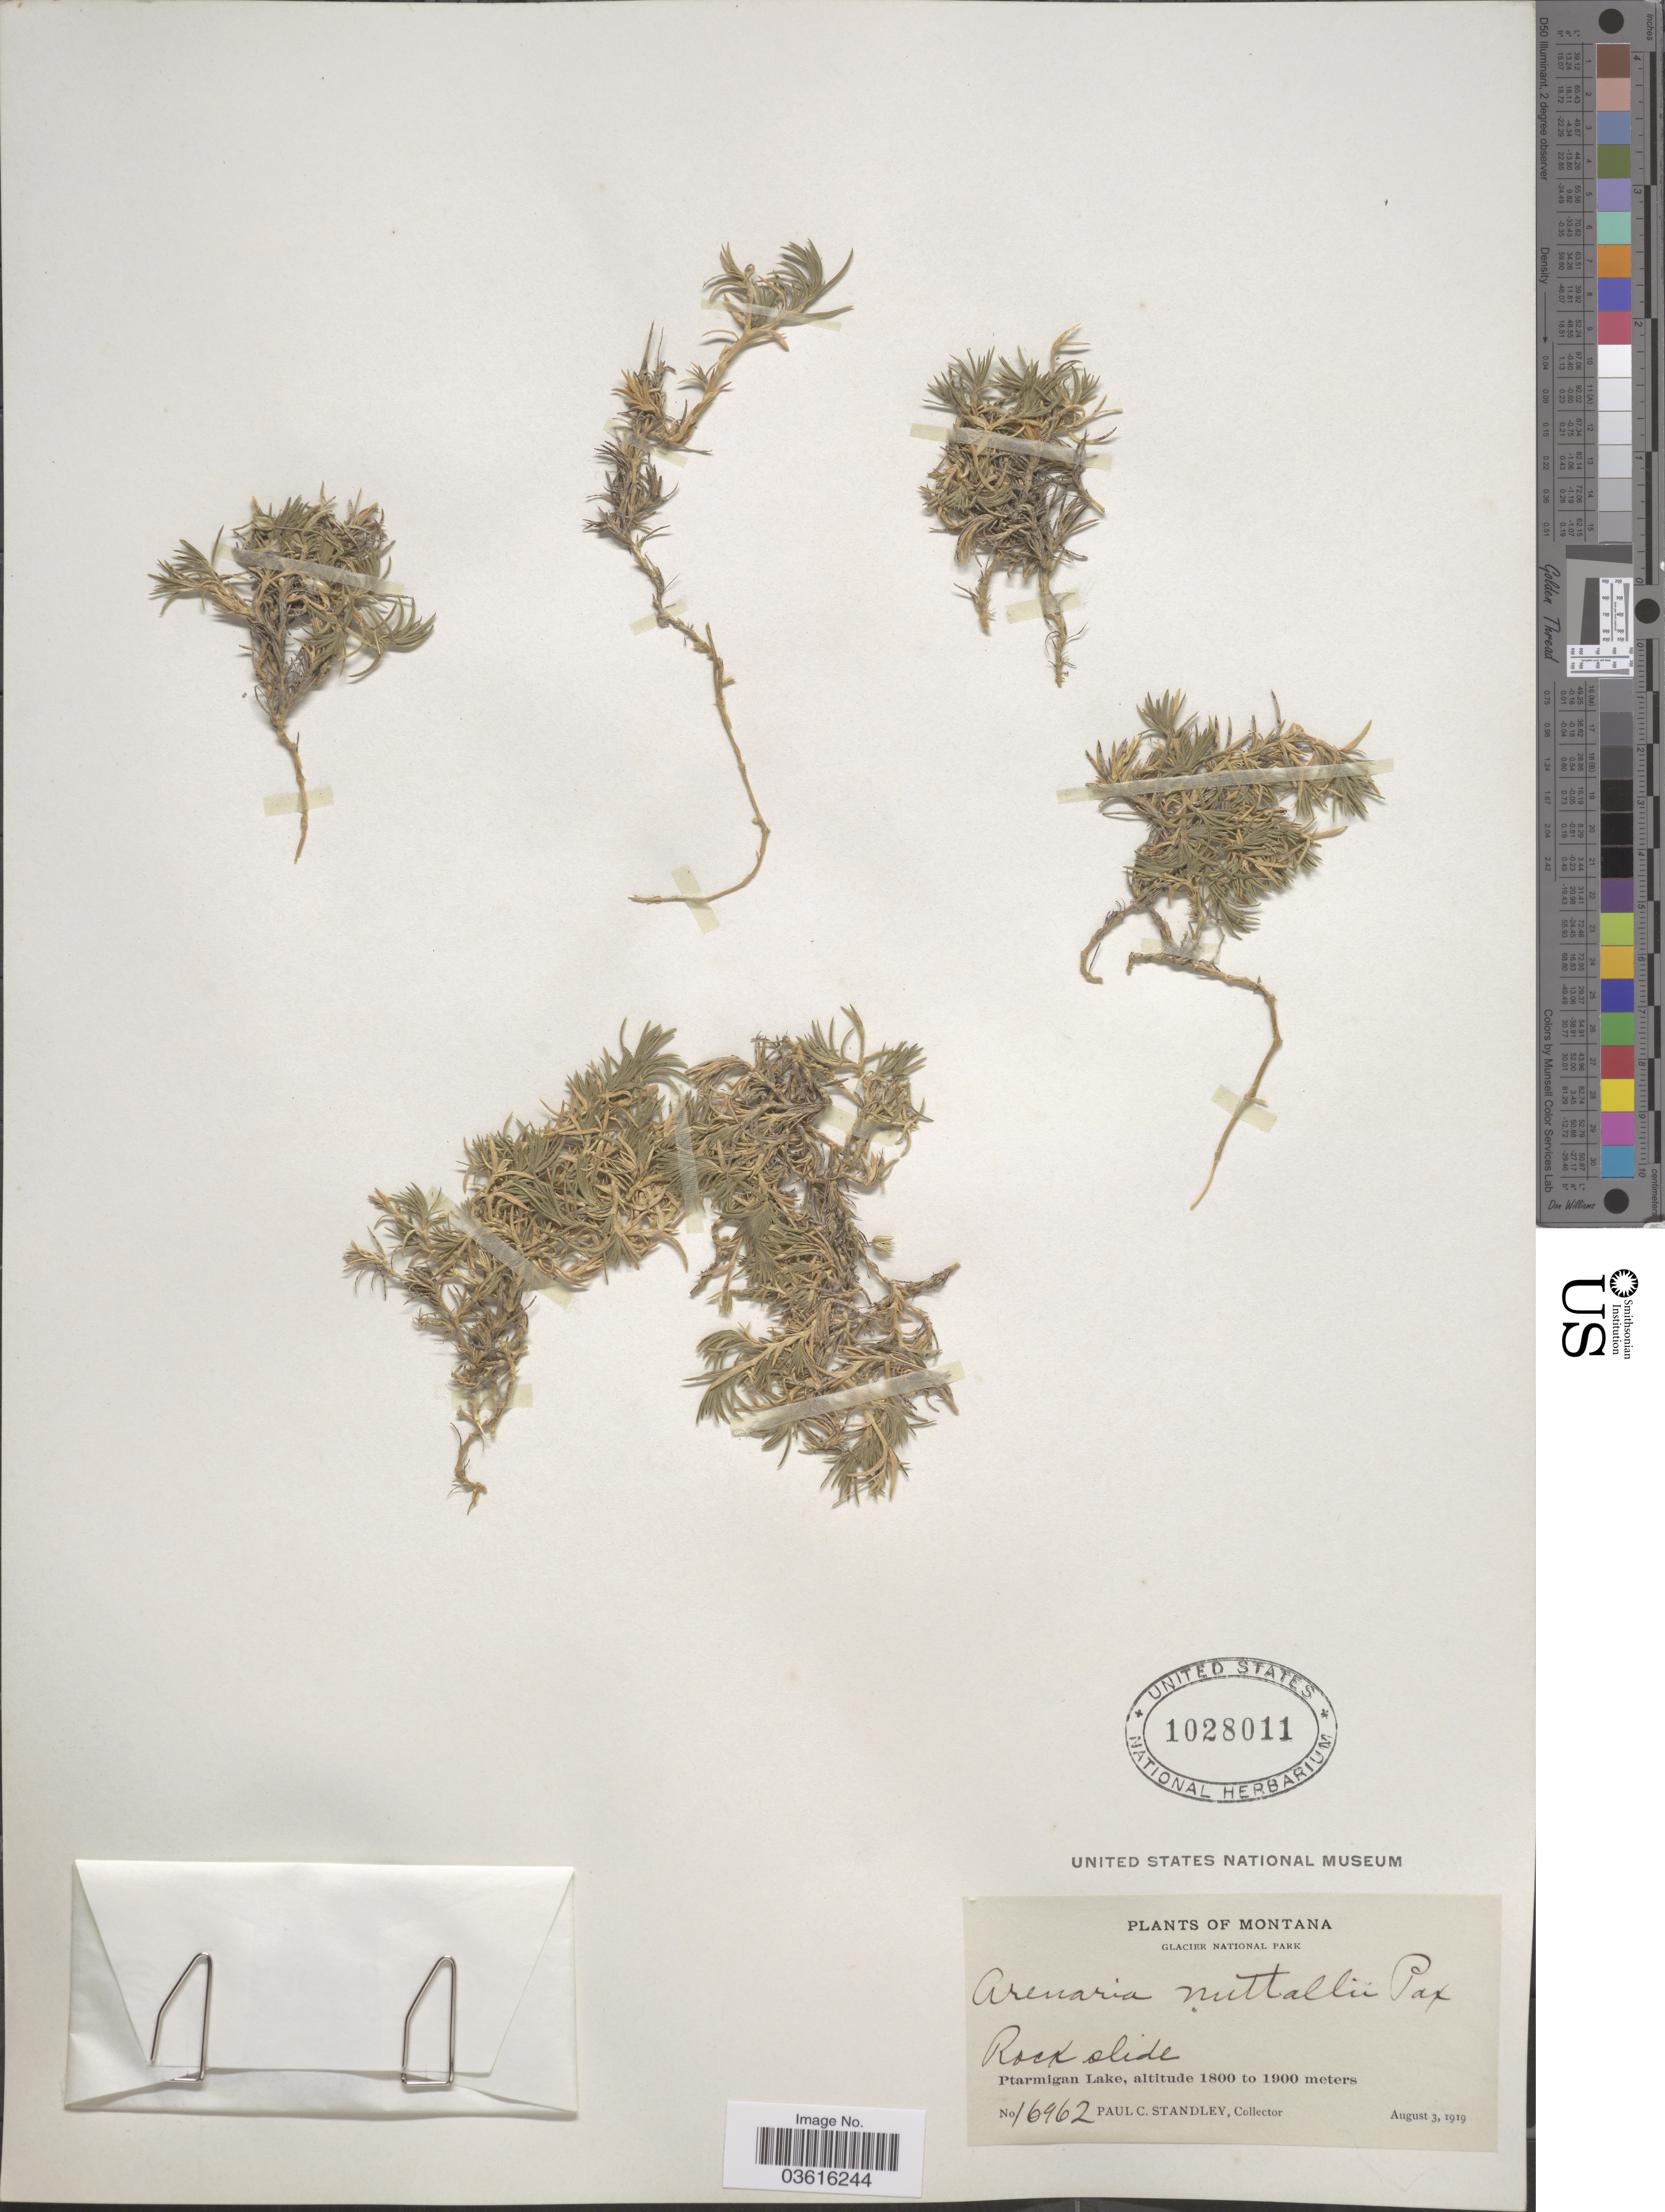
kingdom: Plantae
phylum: Tracheophyta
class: Magnoliopsida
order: Caryophyllales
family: Caryophyllaceae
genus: Minuartia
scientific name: Minuartia nuttallii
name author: (Pax) Briq.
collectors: P. C. Standley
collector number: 16962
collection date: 1919-08-03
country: United States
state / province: Montana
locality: Glacier National Park. Ptarmigan Lake.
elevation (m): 1800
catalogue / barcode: US 1028011